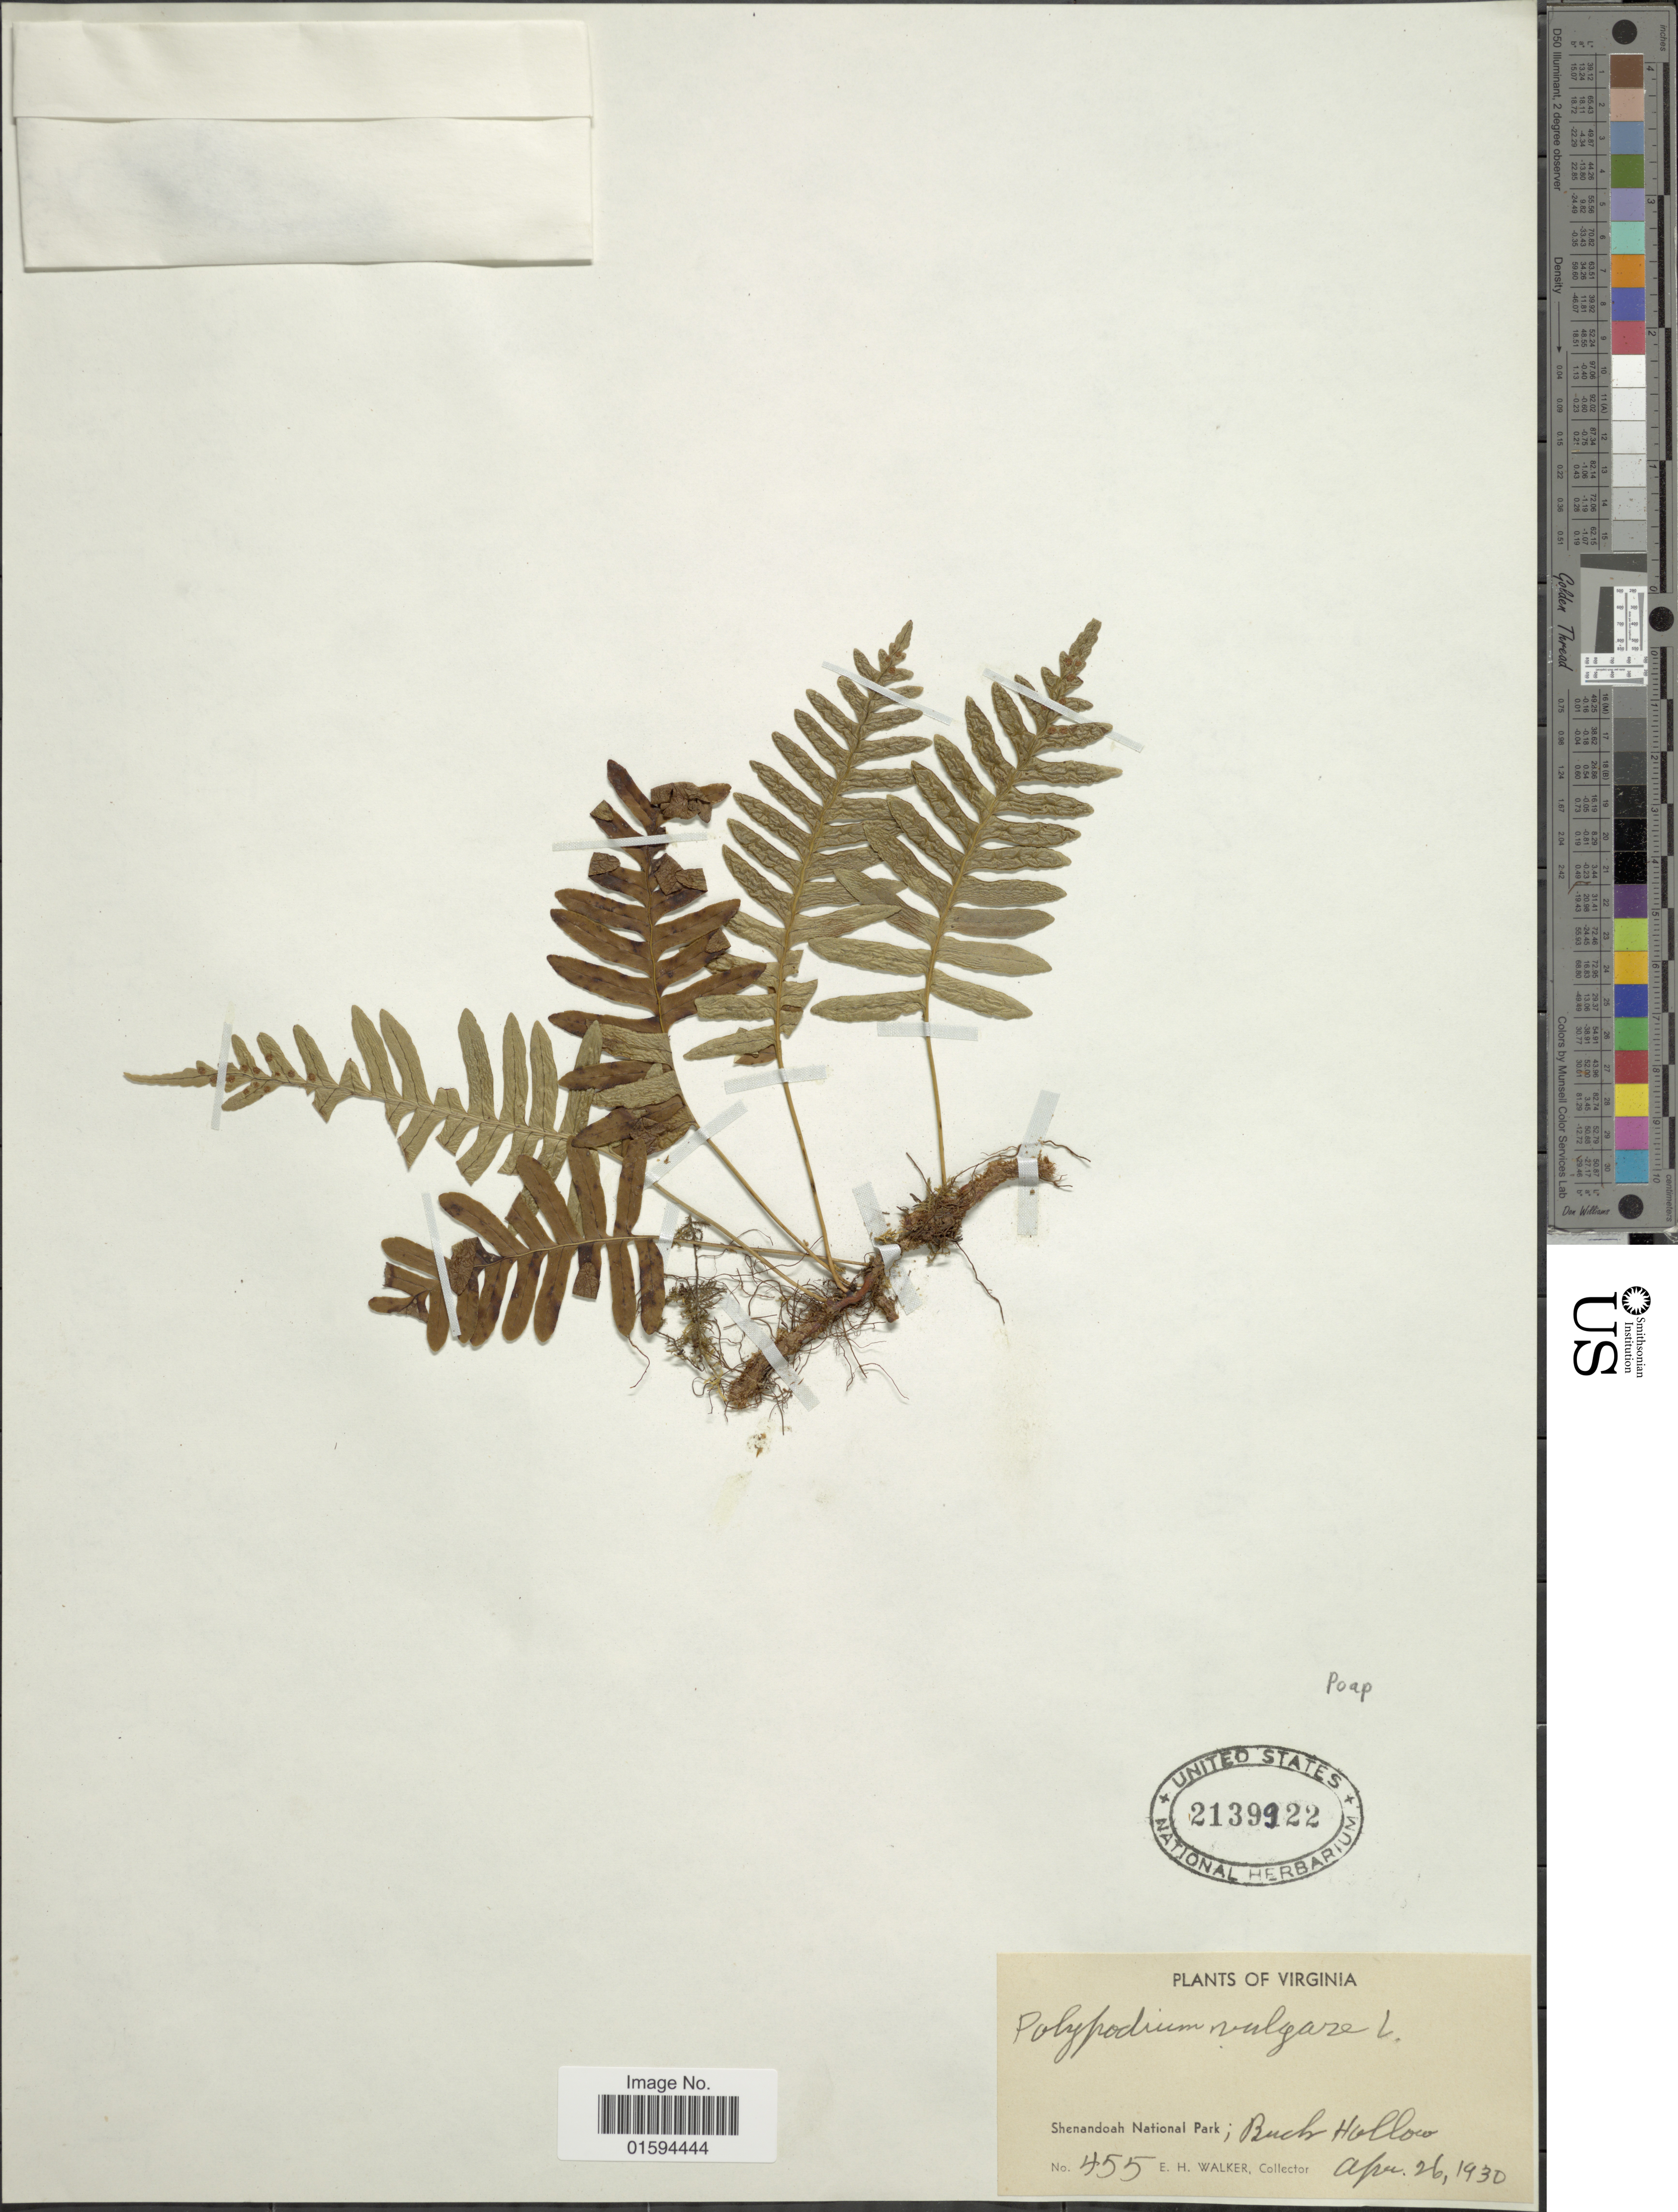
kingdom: Plantae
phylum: Tracheophyta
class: Polypodiopsida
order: Polypodiales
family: Polypodiaceae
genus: Polypodium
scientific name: Polypodium appalachianum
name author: Haufler & Windham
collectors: E. H. Walker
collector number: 455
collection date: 1930-04-26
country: United States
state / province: Virginia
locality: Shenandoah National Park; Buch Hollow.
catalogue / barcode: US 2139922